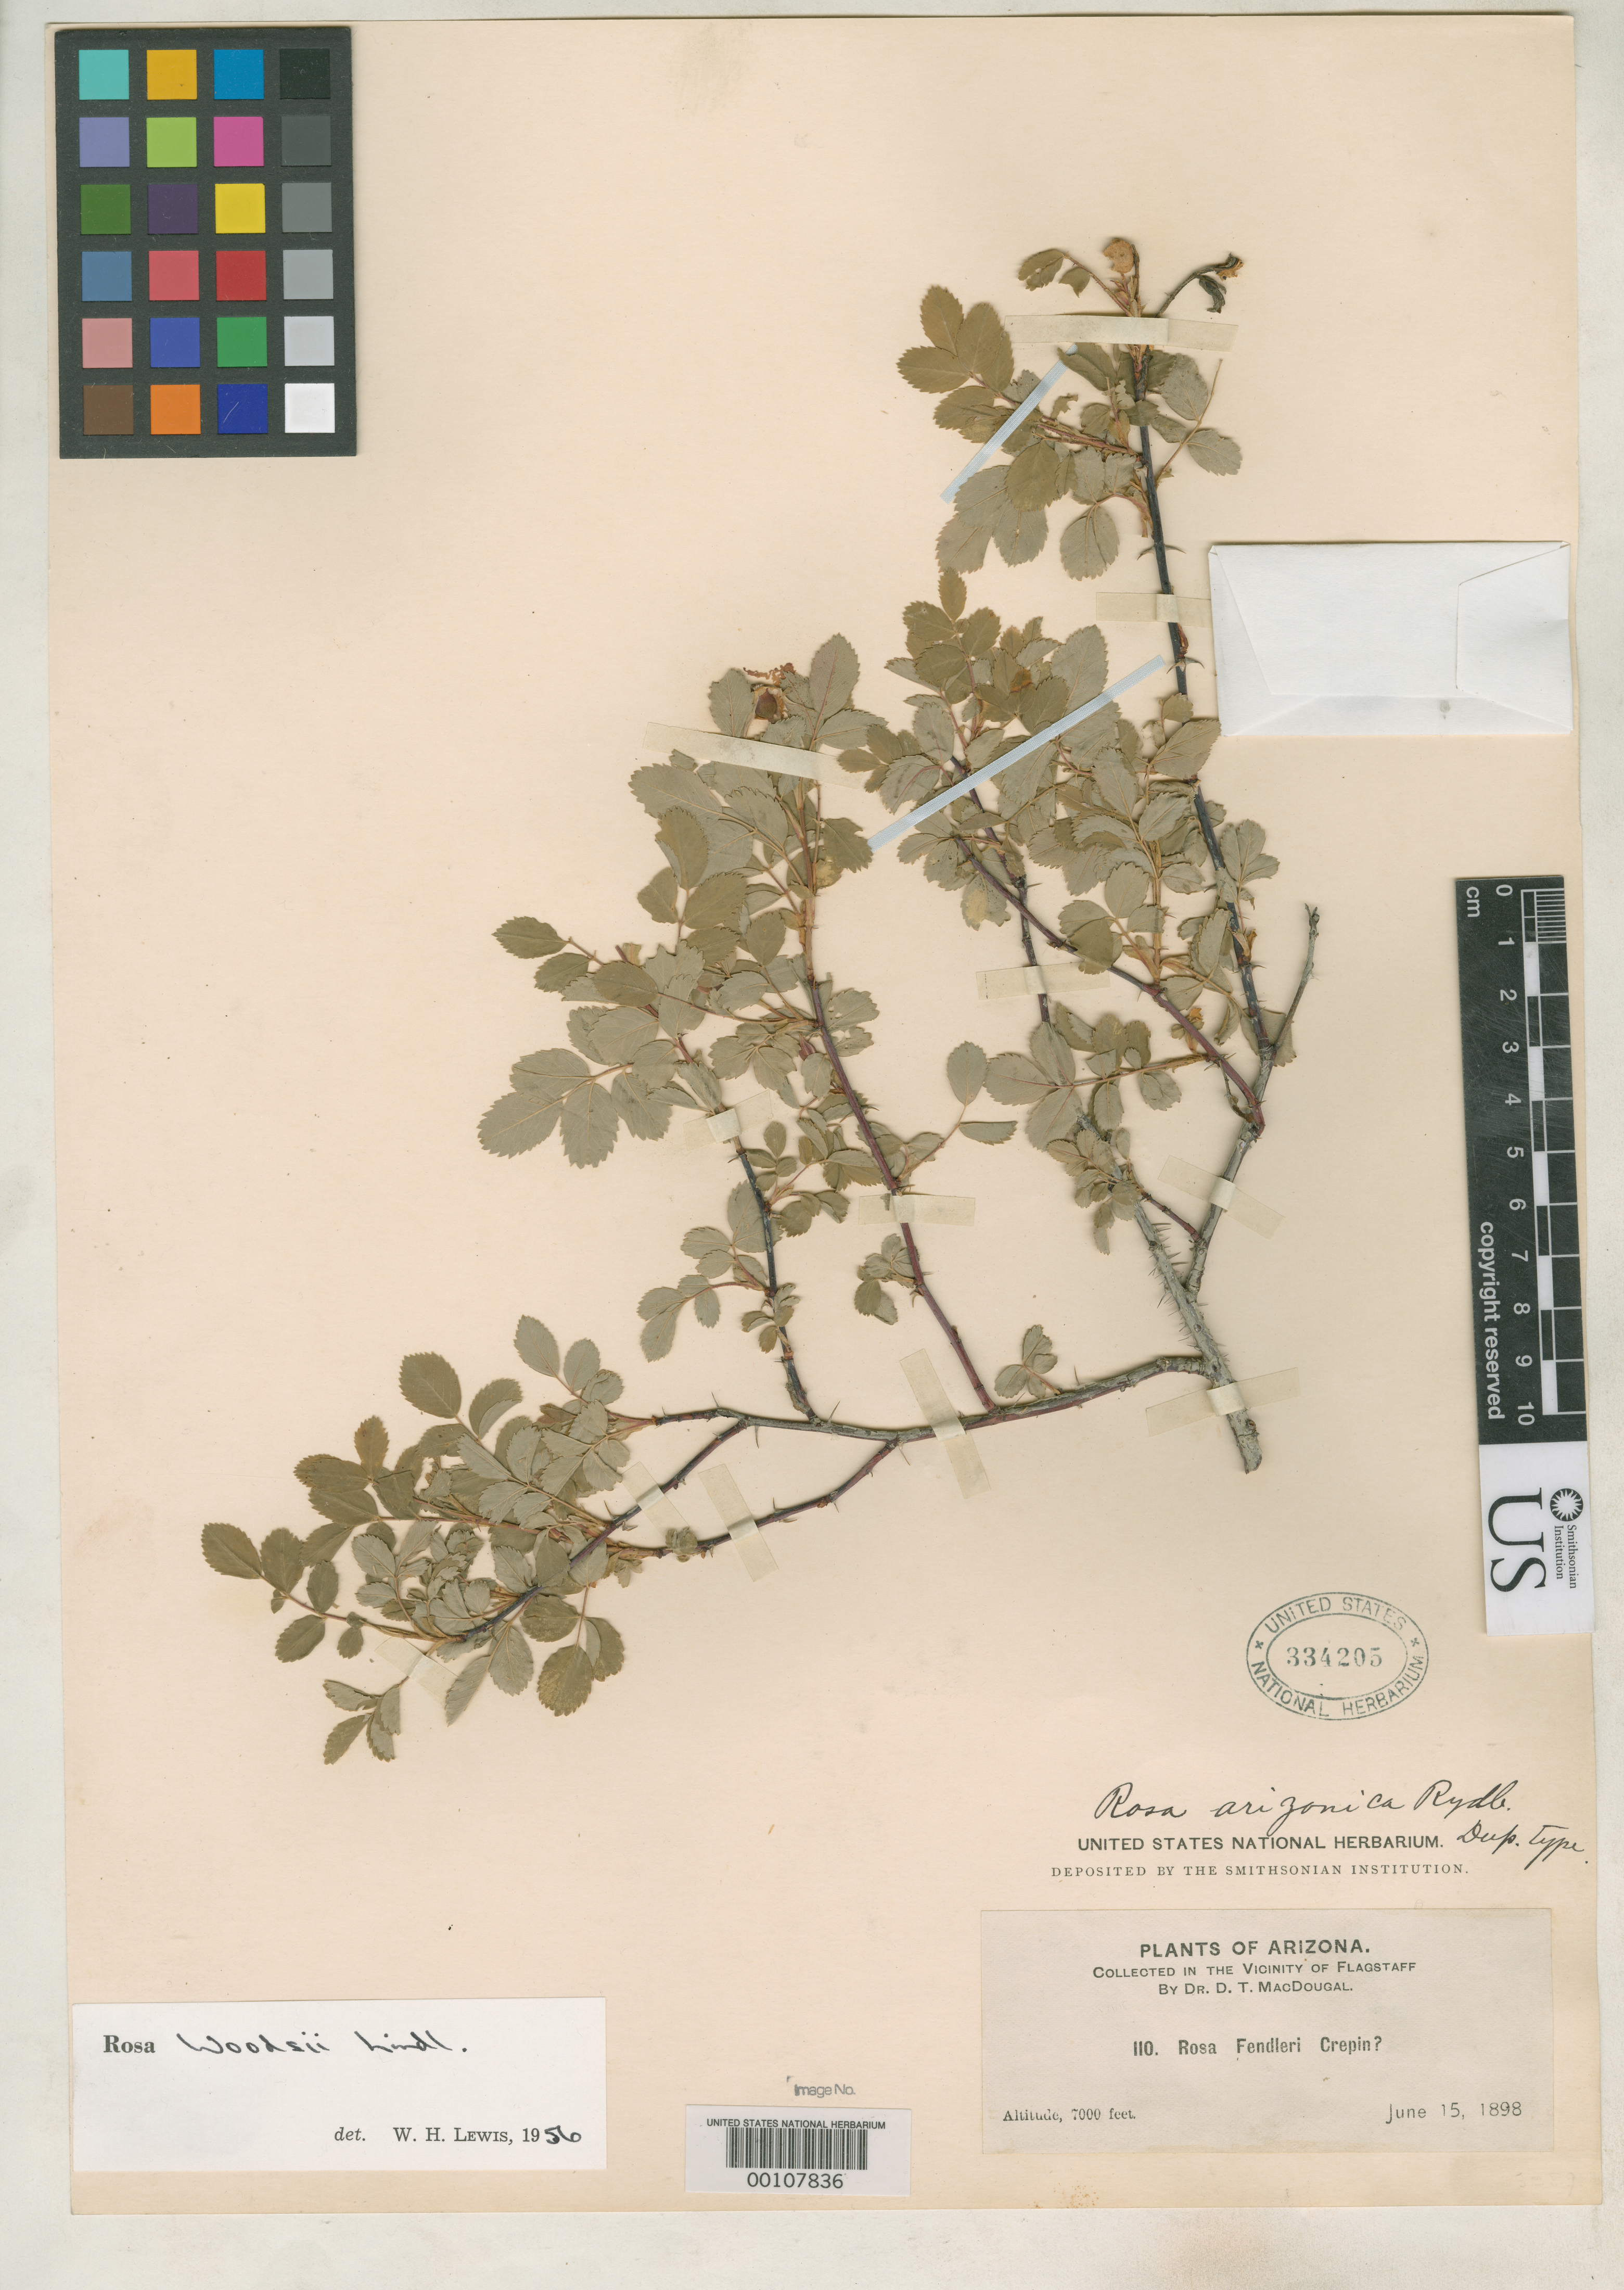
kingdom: Plantae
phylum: Tracheophyta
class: Magnoliopsida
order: Rosales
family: Rosaceae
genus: Rosa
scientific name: Rosa arizonica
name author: Rydb.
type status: Isotype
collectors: D. T. MacDougal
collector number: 110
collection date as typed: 15 Jun 1898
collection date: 1898-06-15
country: United States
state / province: Arizona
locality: Vicinity of Flagstaff.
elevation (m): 2134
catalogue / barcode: US 334205